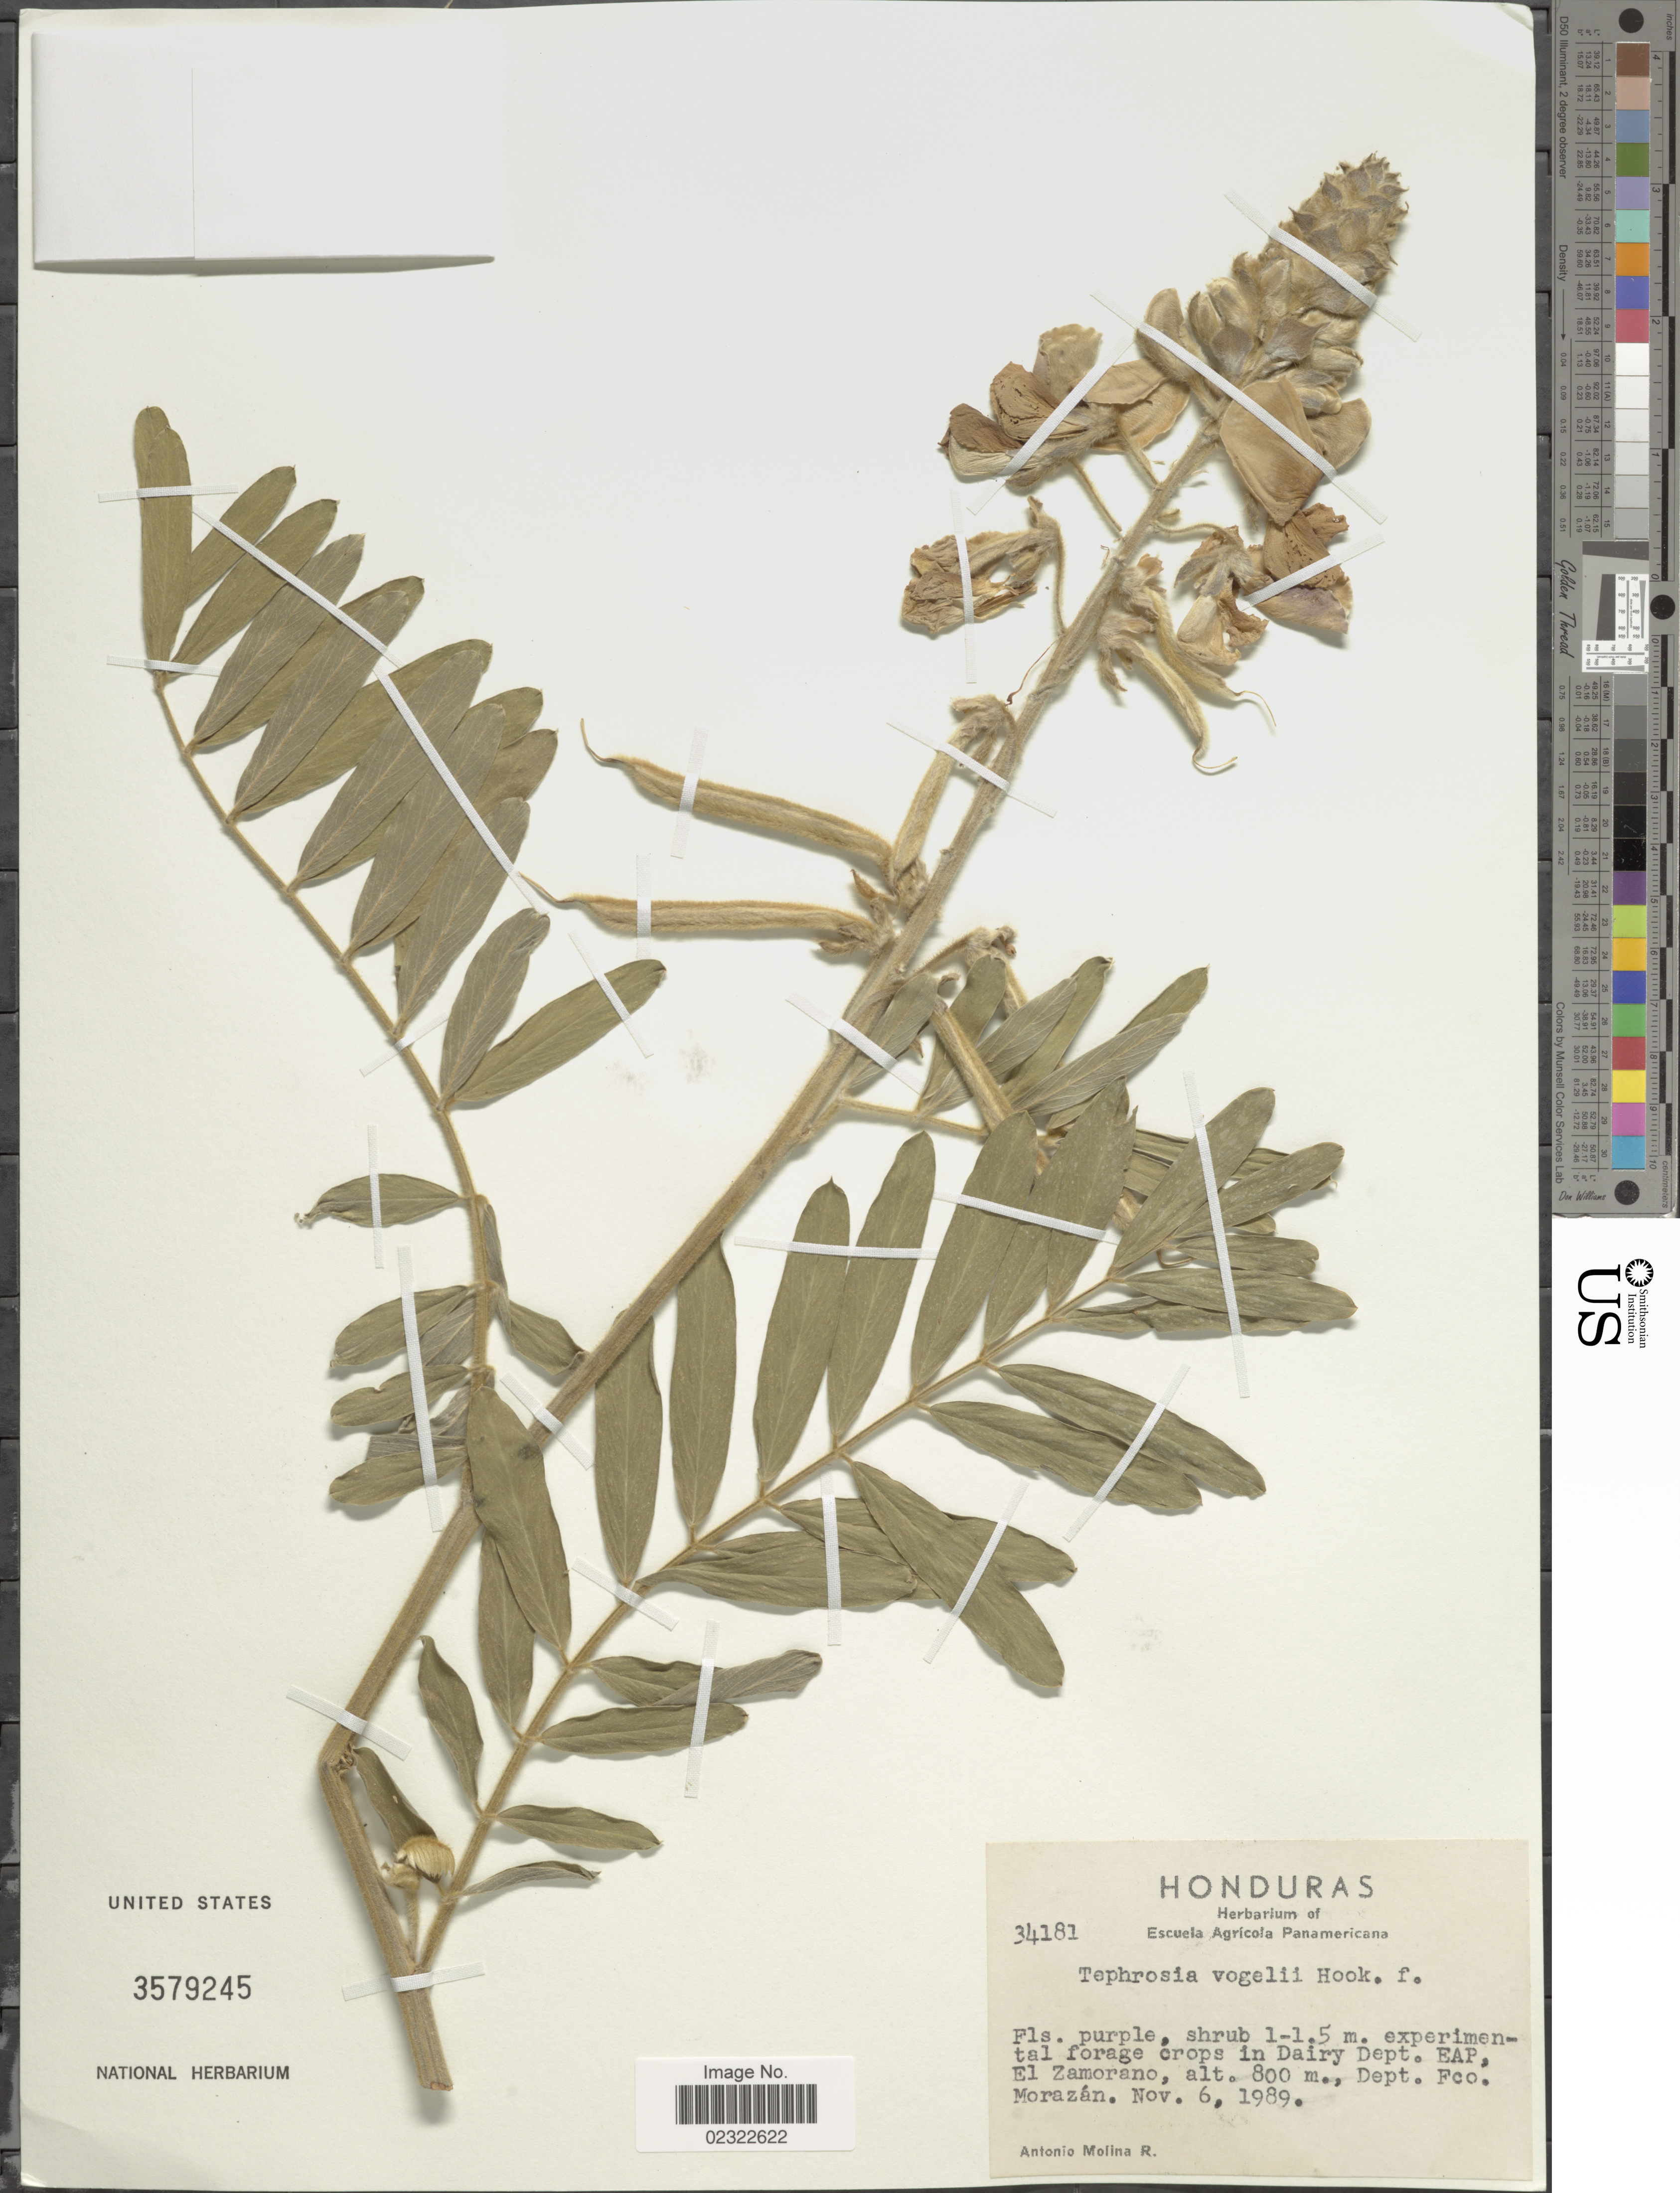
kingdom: Plantae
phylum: Tracheophyta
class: Magnoliopsida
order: Fabales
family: Fabaceae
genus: Tephrosia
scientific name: Tephrosia vogelii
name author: Hook. f.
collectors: A. Molina R.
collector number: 34181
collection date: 1989-11-06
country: Honduras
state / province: Fco. Morazán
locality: Experimental forage crops in Dairy Dept. EAP, El Zamorano.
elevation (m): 800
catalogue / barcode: US 3579245